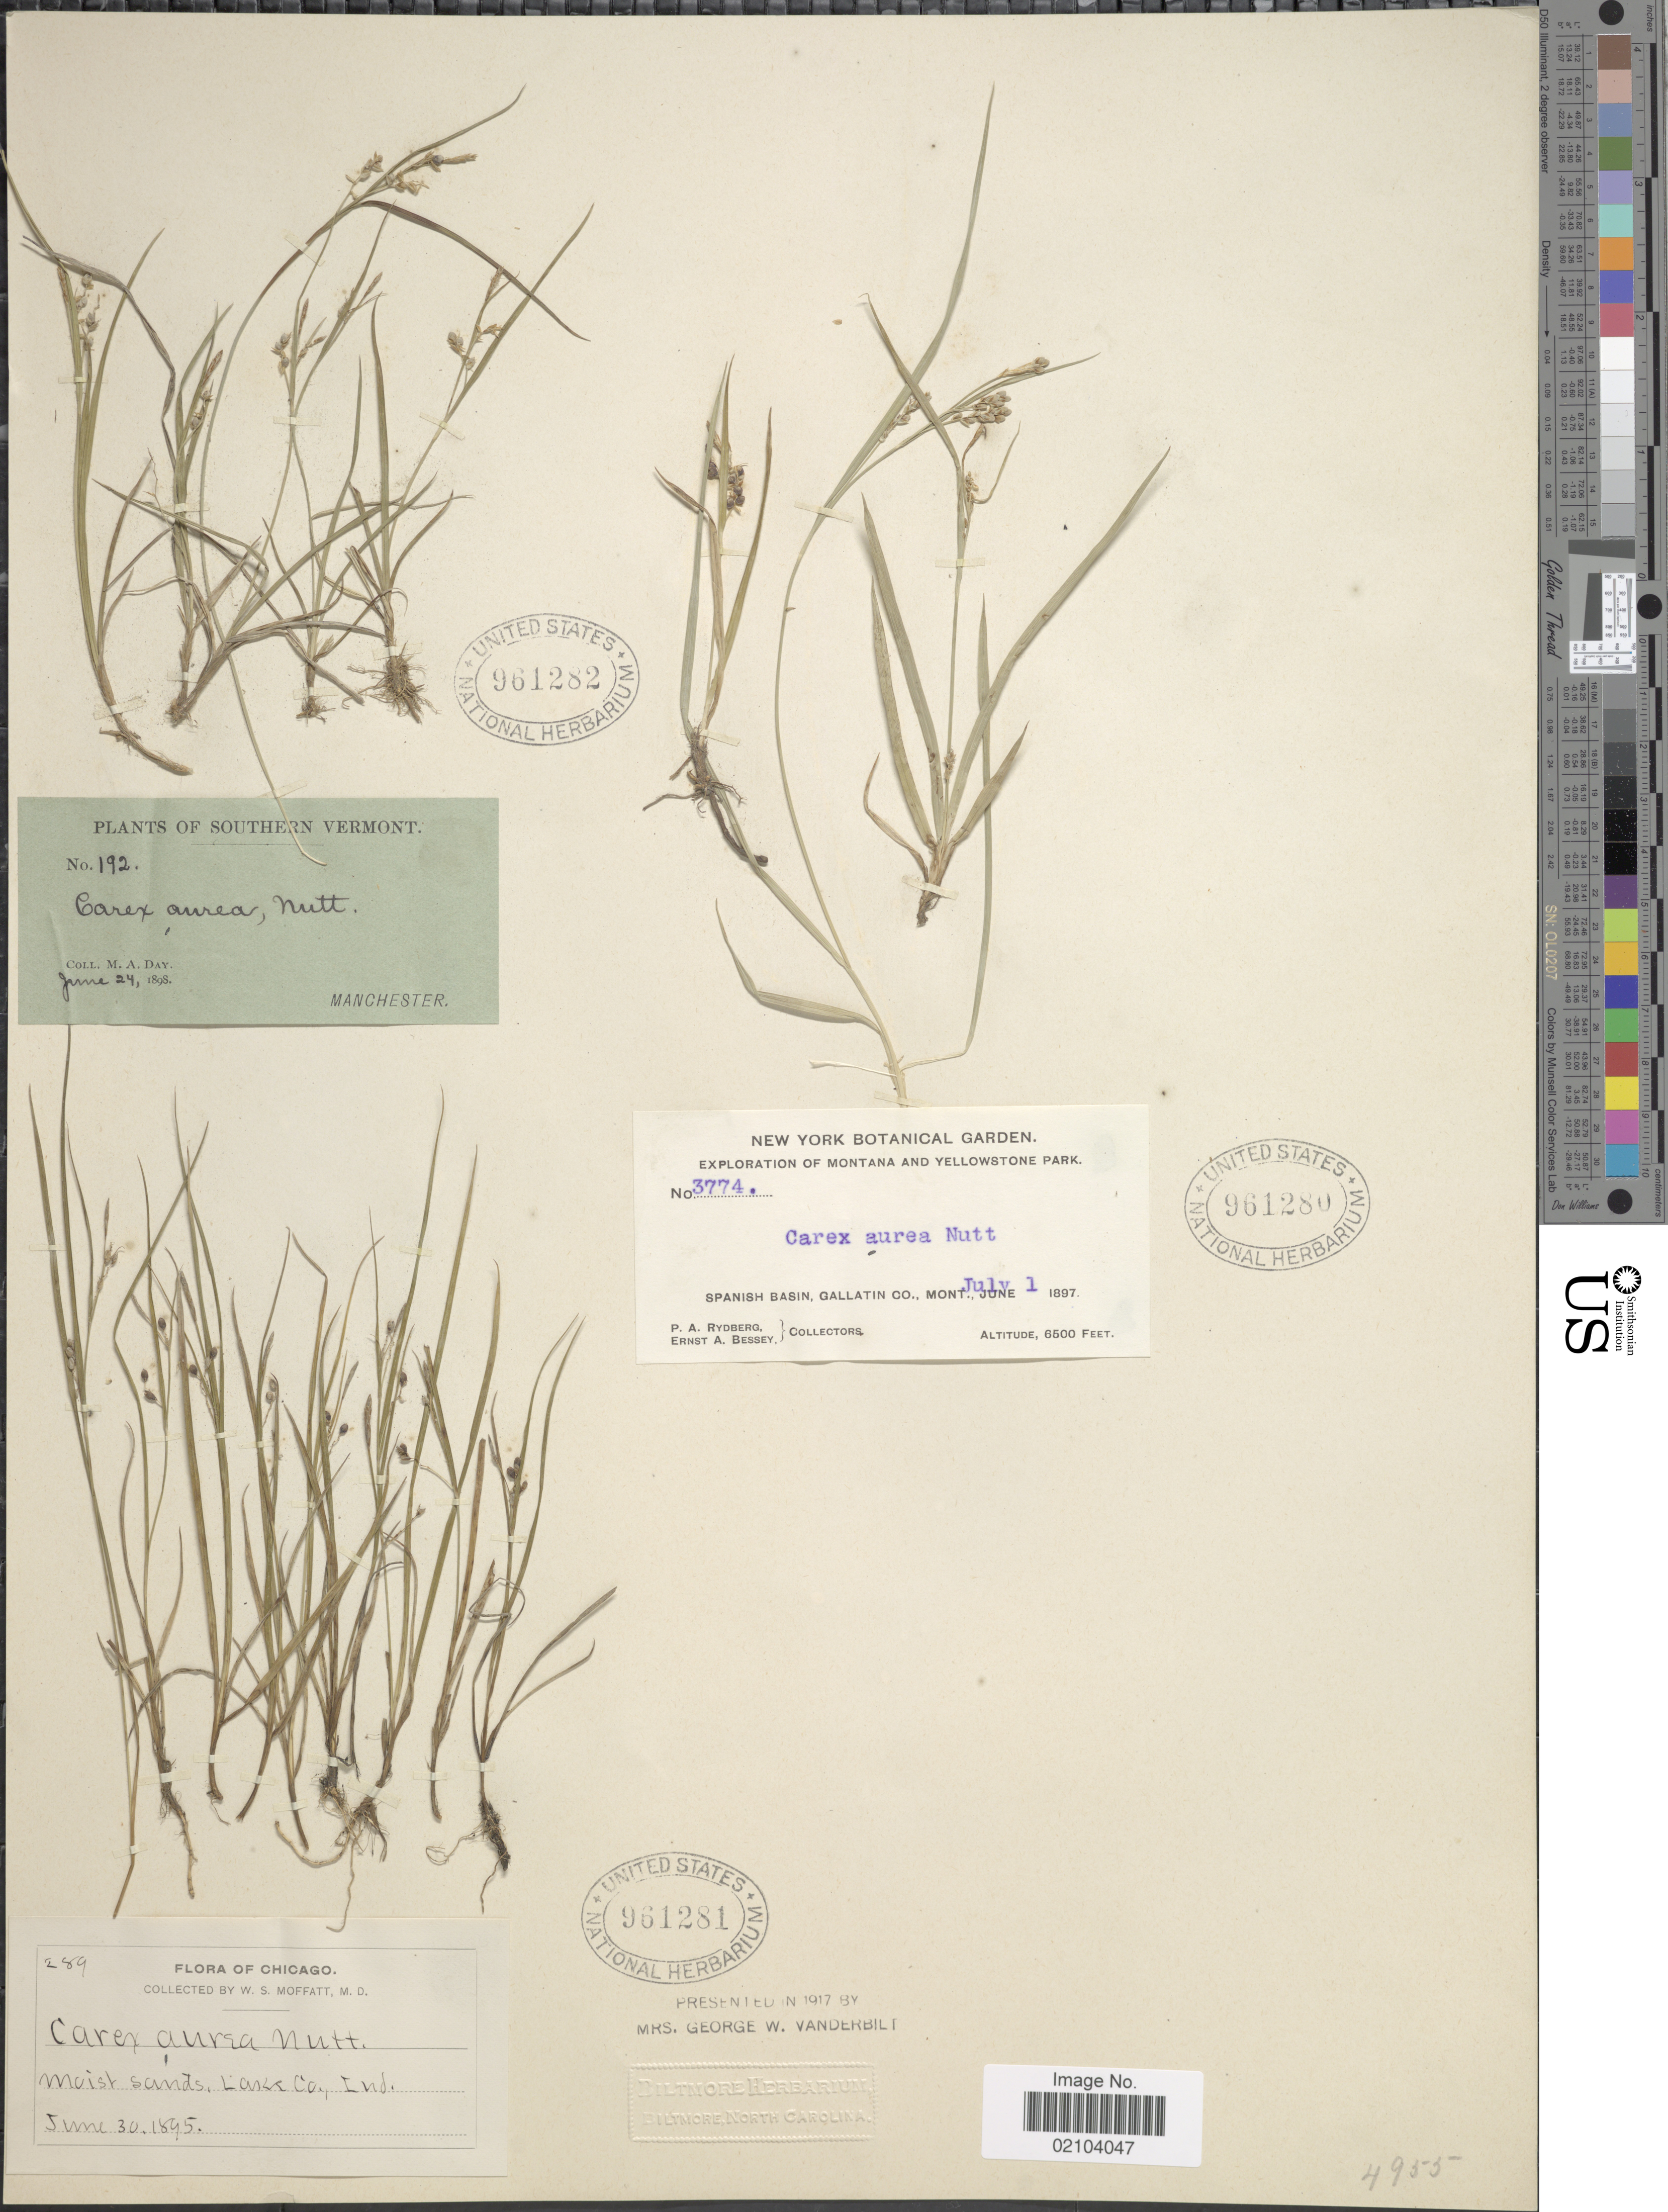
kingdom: Plantae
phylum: Tracheophyta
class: Liliopsida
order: Poales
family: Cyperaceae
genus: Carex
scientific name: Carex aurea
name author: Nutt.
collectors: P. A. Rydberg & E. A. Bessey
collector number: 3774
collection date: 1897-07-01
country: United States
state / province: Montana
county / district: Gallatin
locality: Yellowstone Park. Spanish Basin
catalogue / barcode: US 961280-2